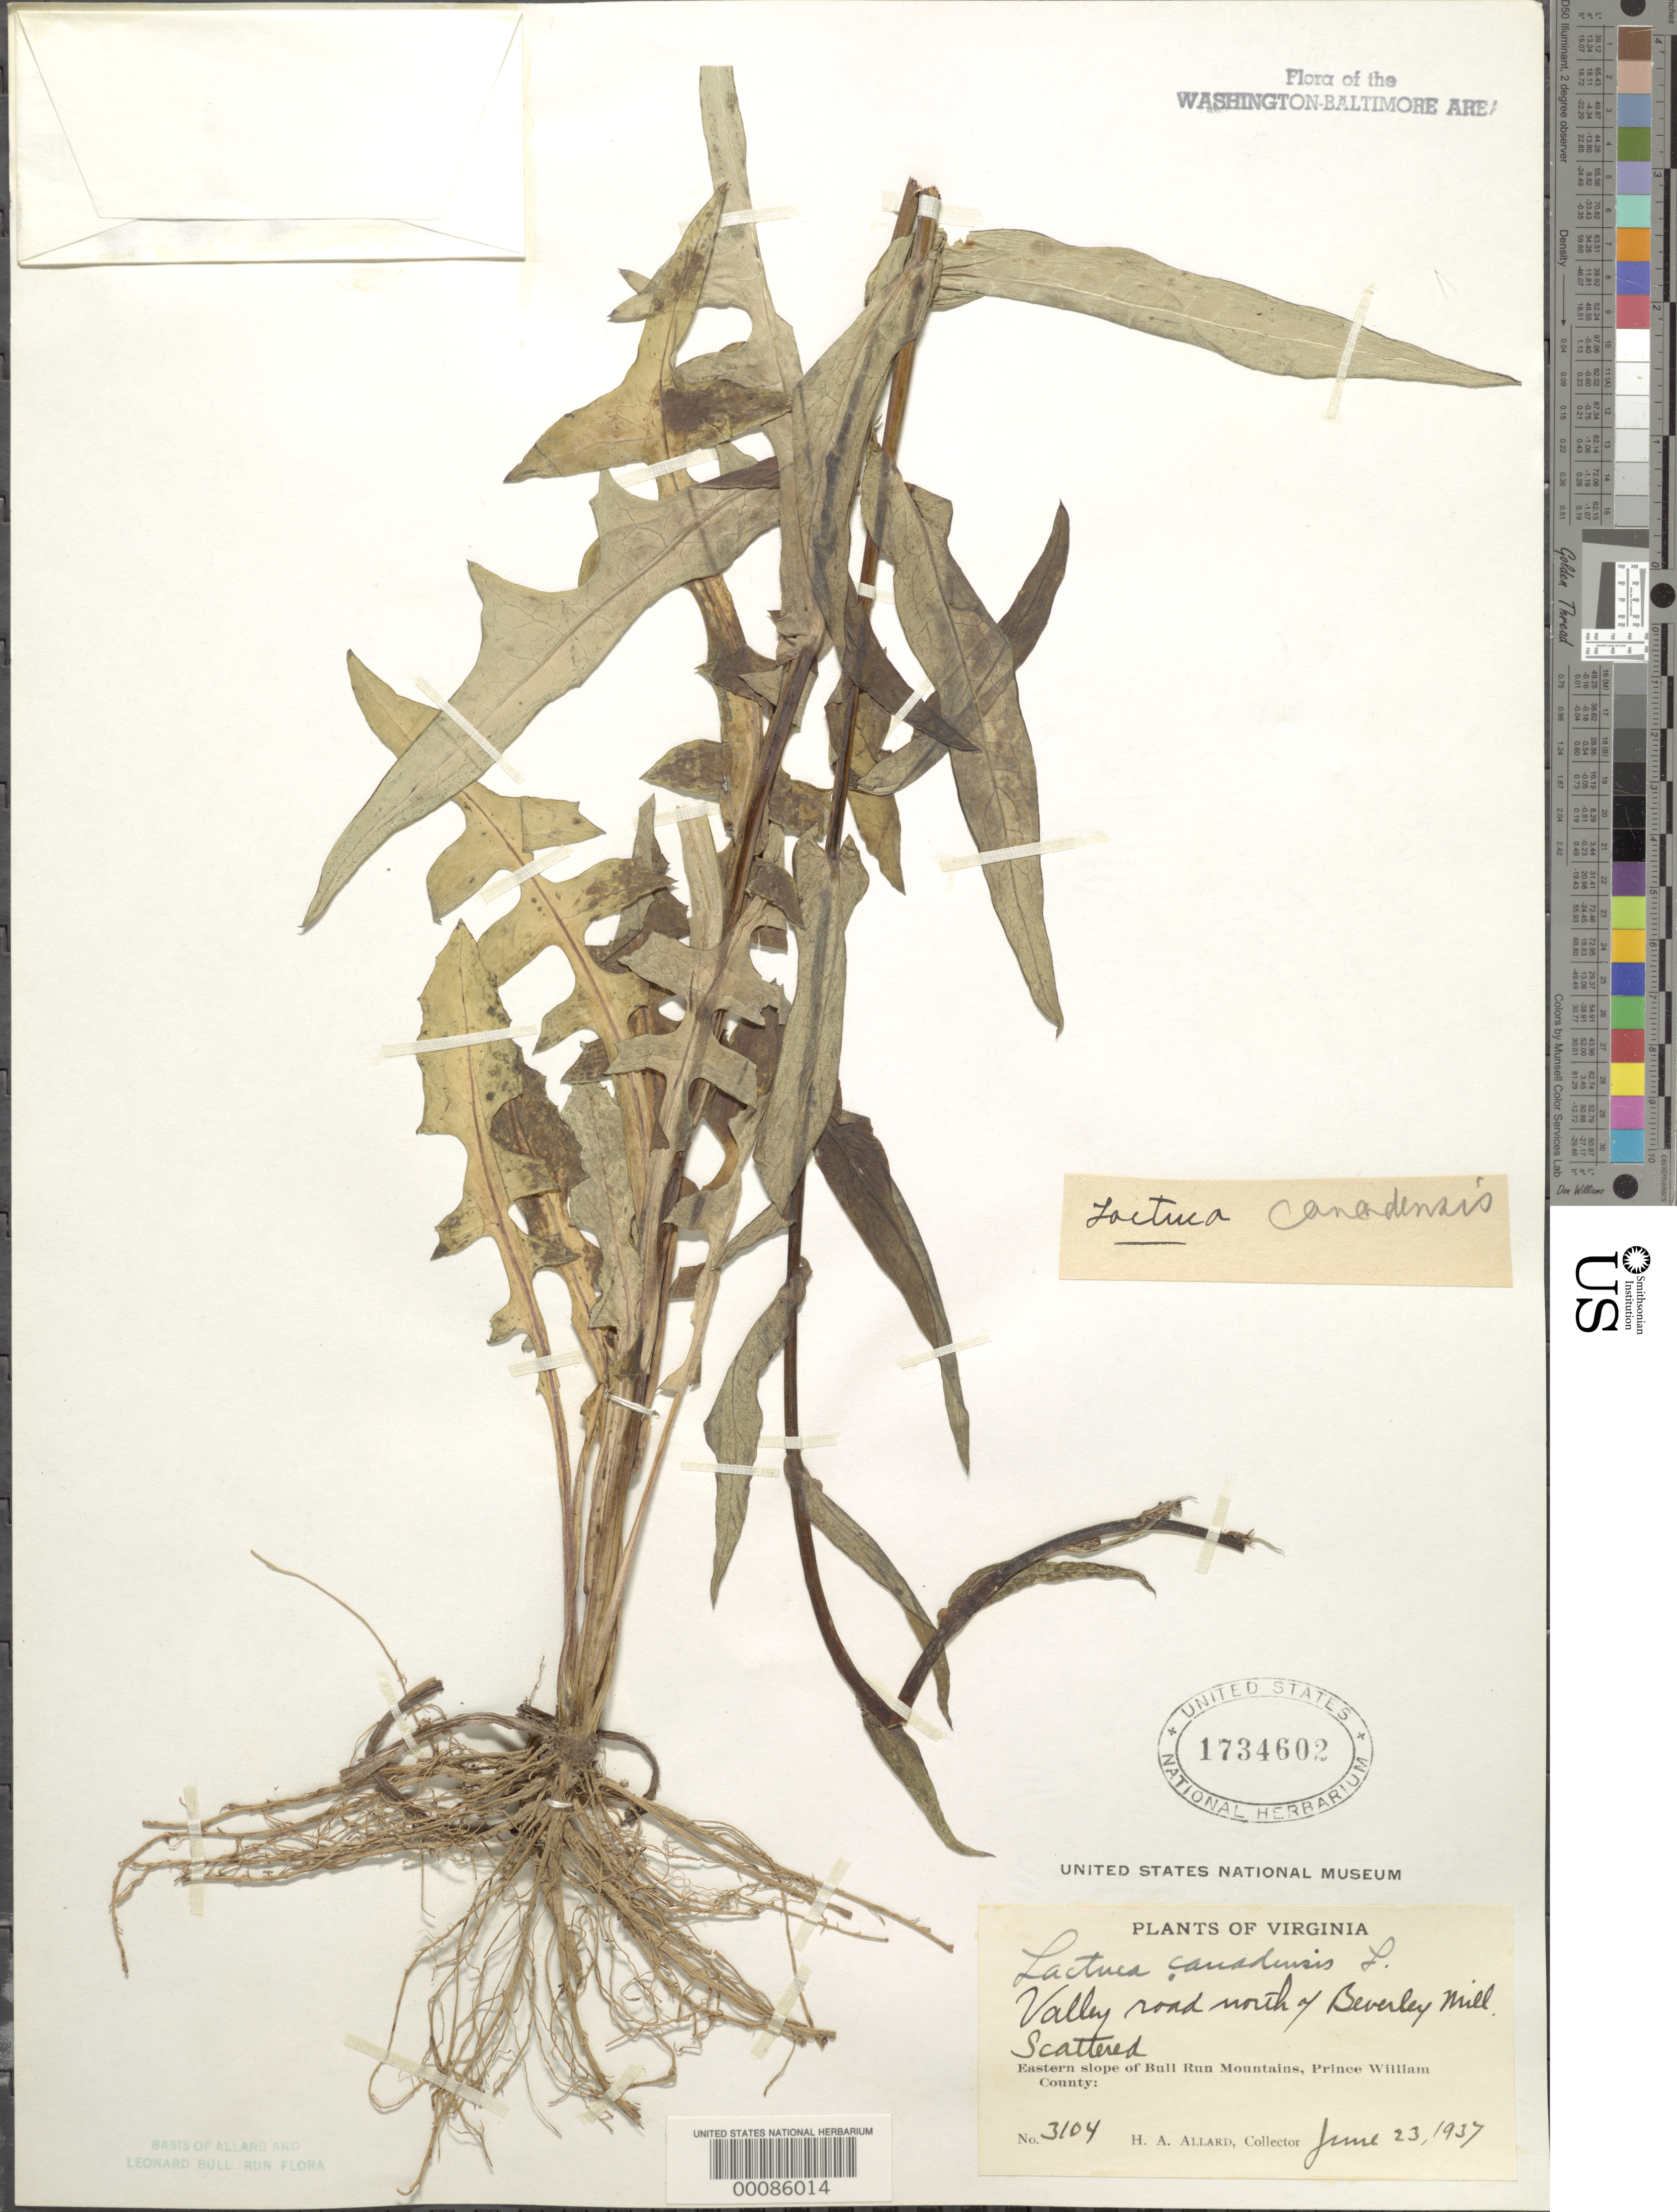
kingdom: Plantae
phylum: Tracheophyta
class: Magnoliopsida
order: Asterales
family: Asteraceae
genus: Lactuca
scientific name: Lactuca canadensis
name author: L.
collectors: H. A. Allard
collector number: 3104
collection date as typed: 23 Jun 1937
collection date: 1937-06-23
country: United States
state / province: Virginia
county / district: Prince William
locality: North of Beverley Mill eastern slope of Bull Run Mountains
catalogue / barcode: US 1734602